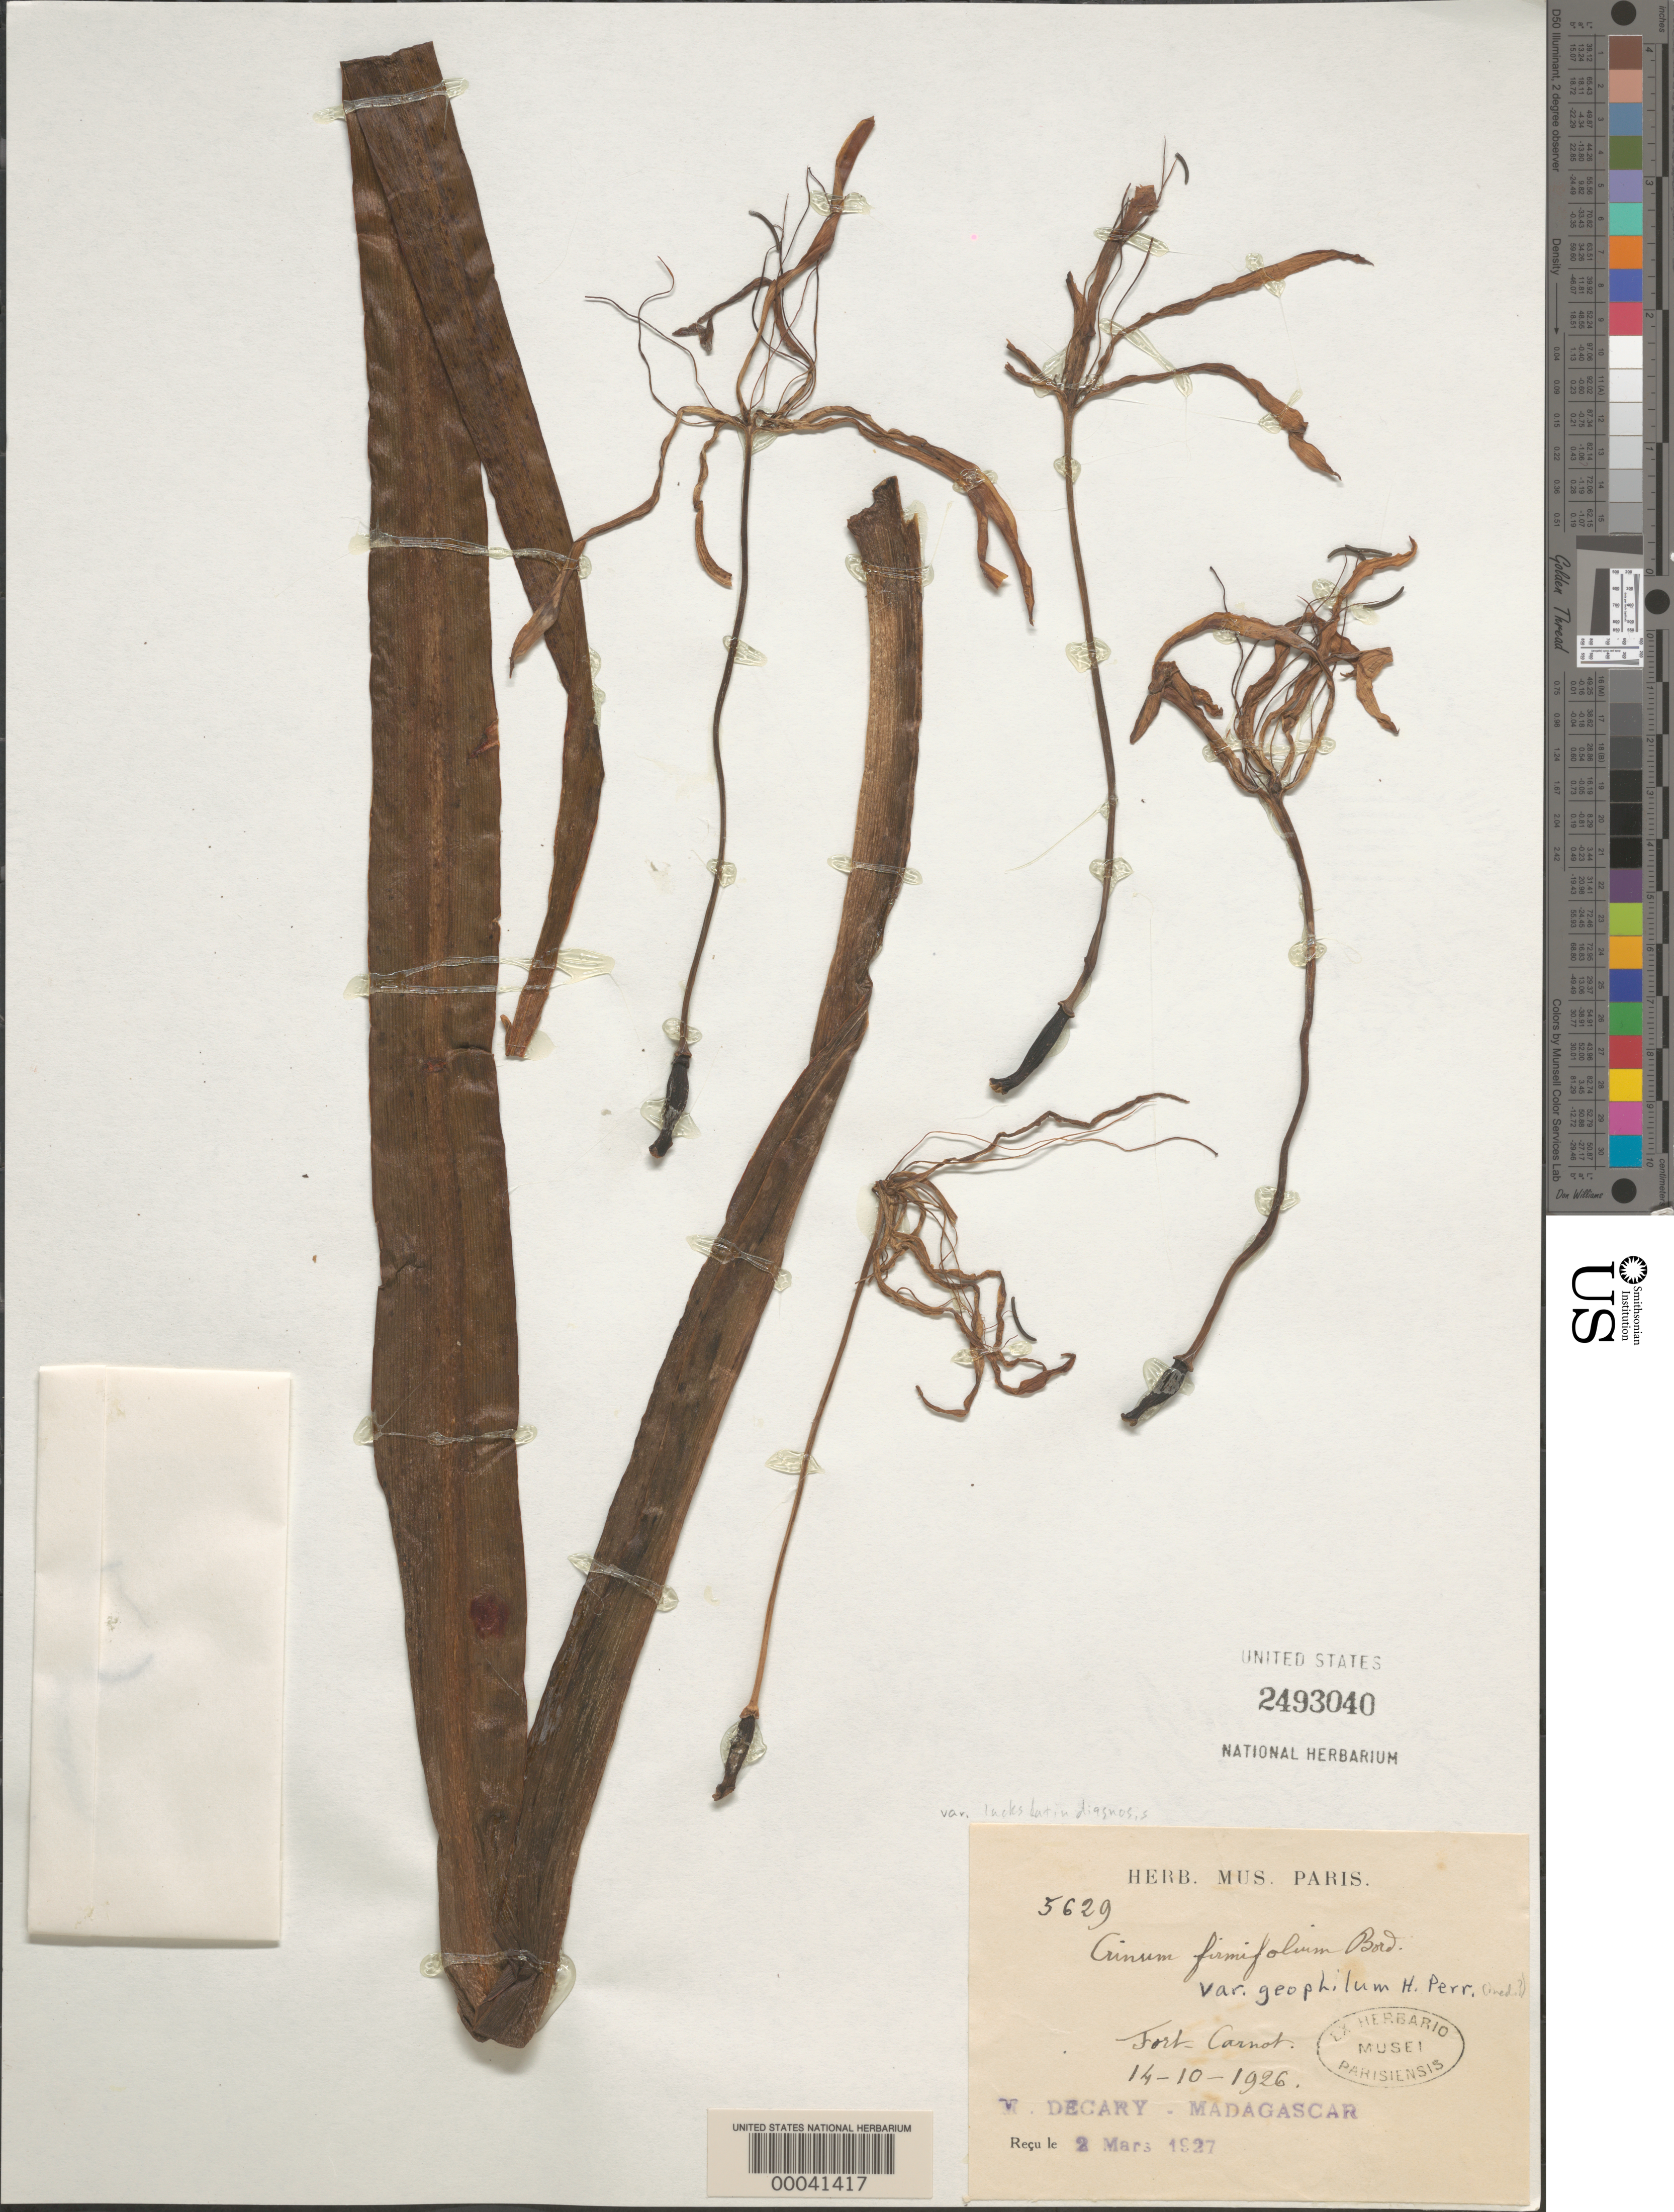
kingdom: Plantae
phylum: Tracheophyta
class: Liliopsida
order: Asparagales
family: Amaryllidaceae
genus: Crinum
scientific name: Crinum firmifolium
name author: Baker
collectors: R. Decary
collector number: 5629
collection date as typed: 14 Oct 1926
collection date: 1926-10-14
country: Madagascar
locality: Fort carnot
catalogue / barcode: US 2493040